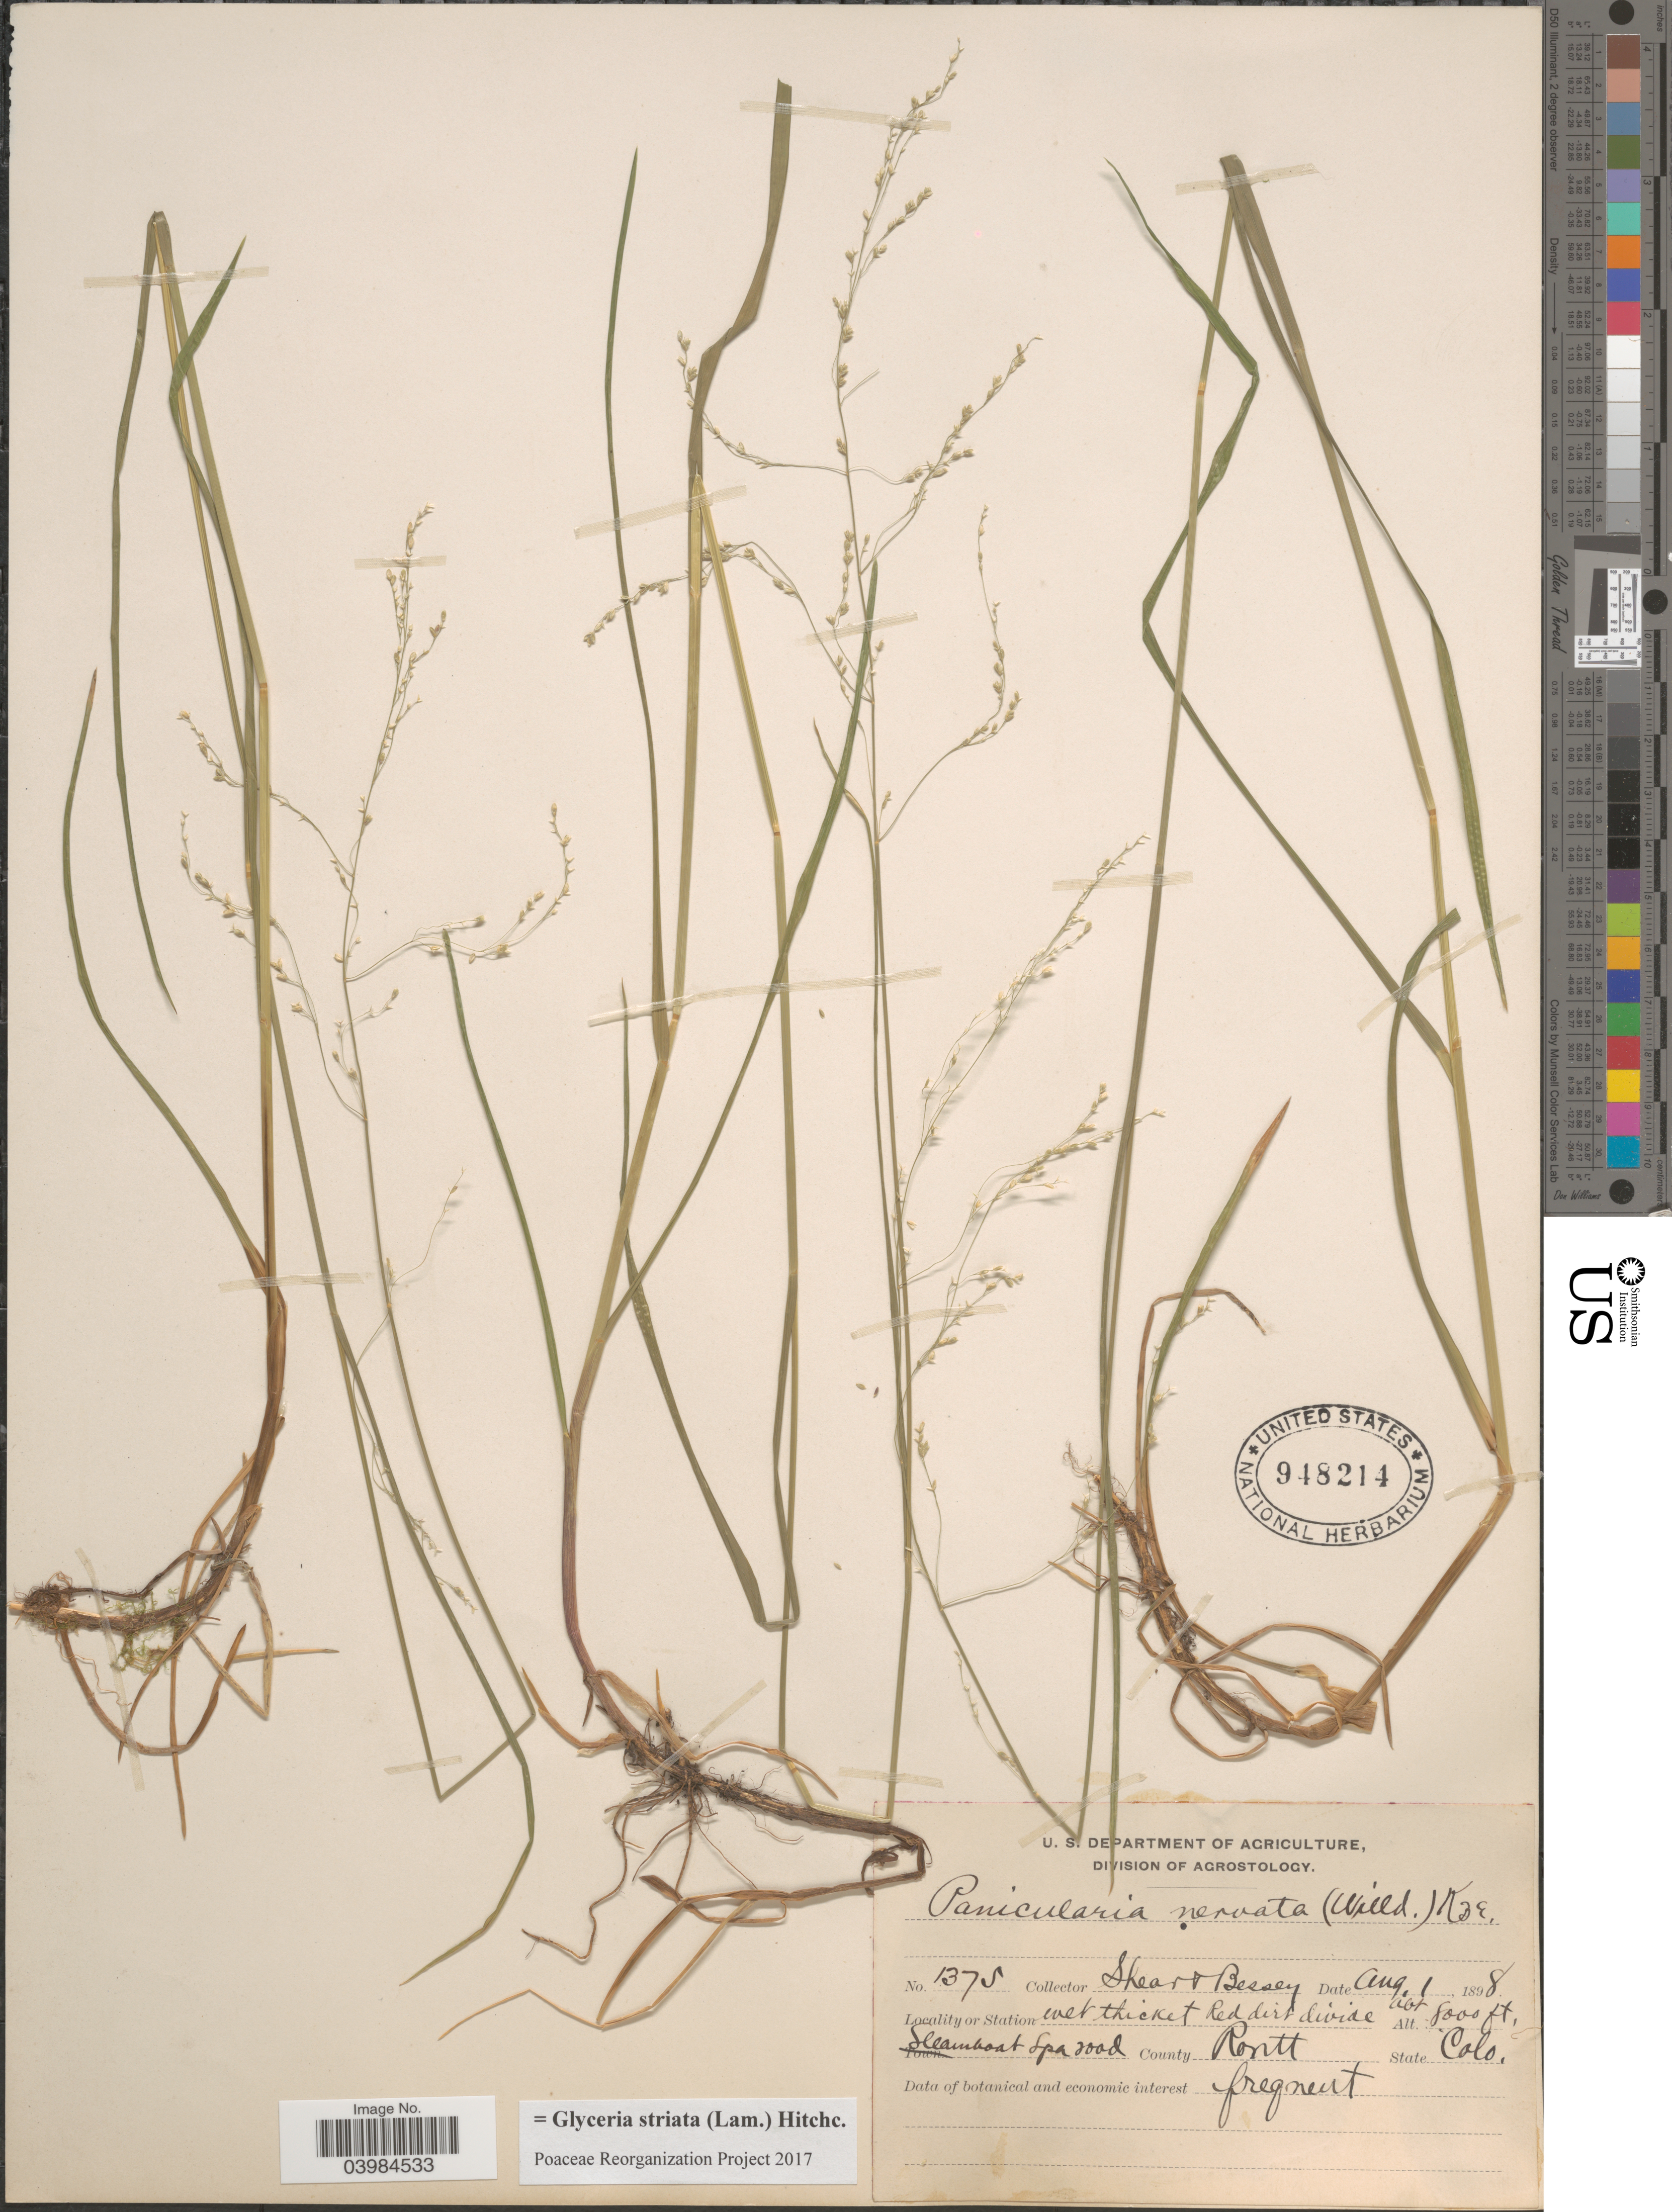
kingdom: Plantae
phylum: Tracheophyta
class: Liliopsida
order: Poales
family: Poaceae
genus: Glyceria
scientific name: Glyceria striata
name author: (Lam.) Hitchc.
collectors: -- Shear & -. Bessey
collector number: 1375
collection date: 1898-08-01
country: United States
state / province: Colorado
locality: Wet thicket Red dirt divide. Steamboat Spa road. County Routt.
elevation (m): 2438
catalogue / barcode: US 948214